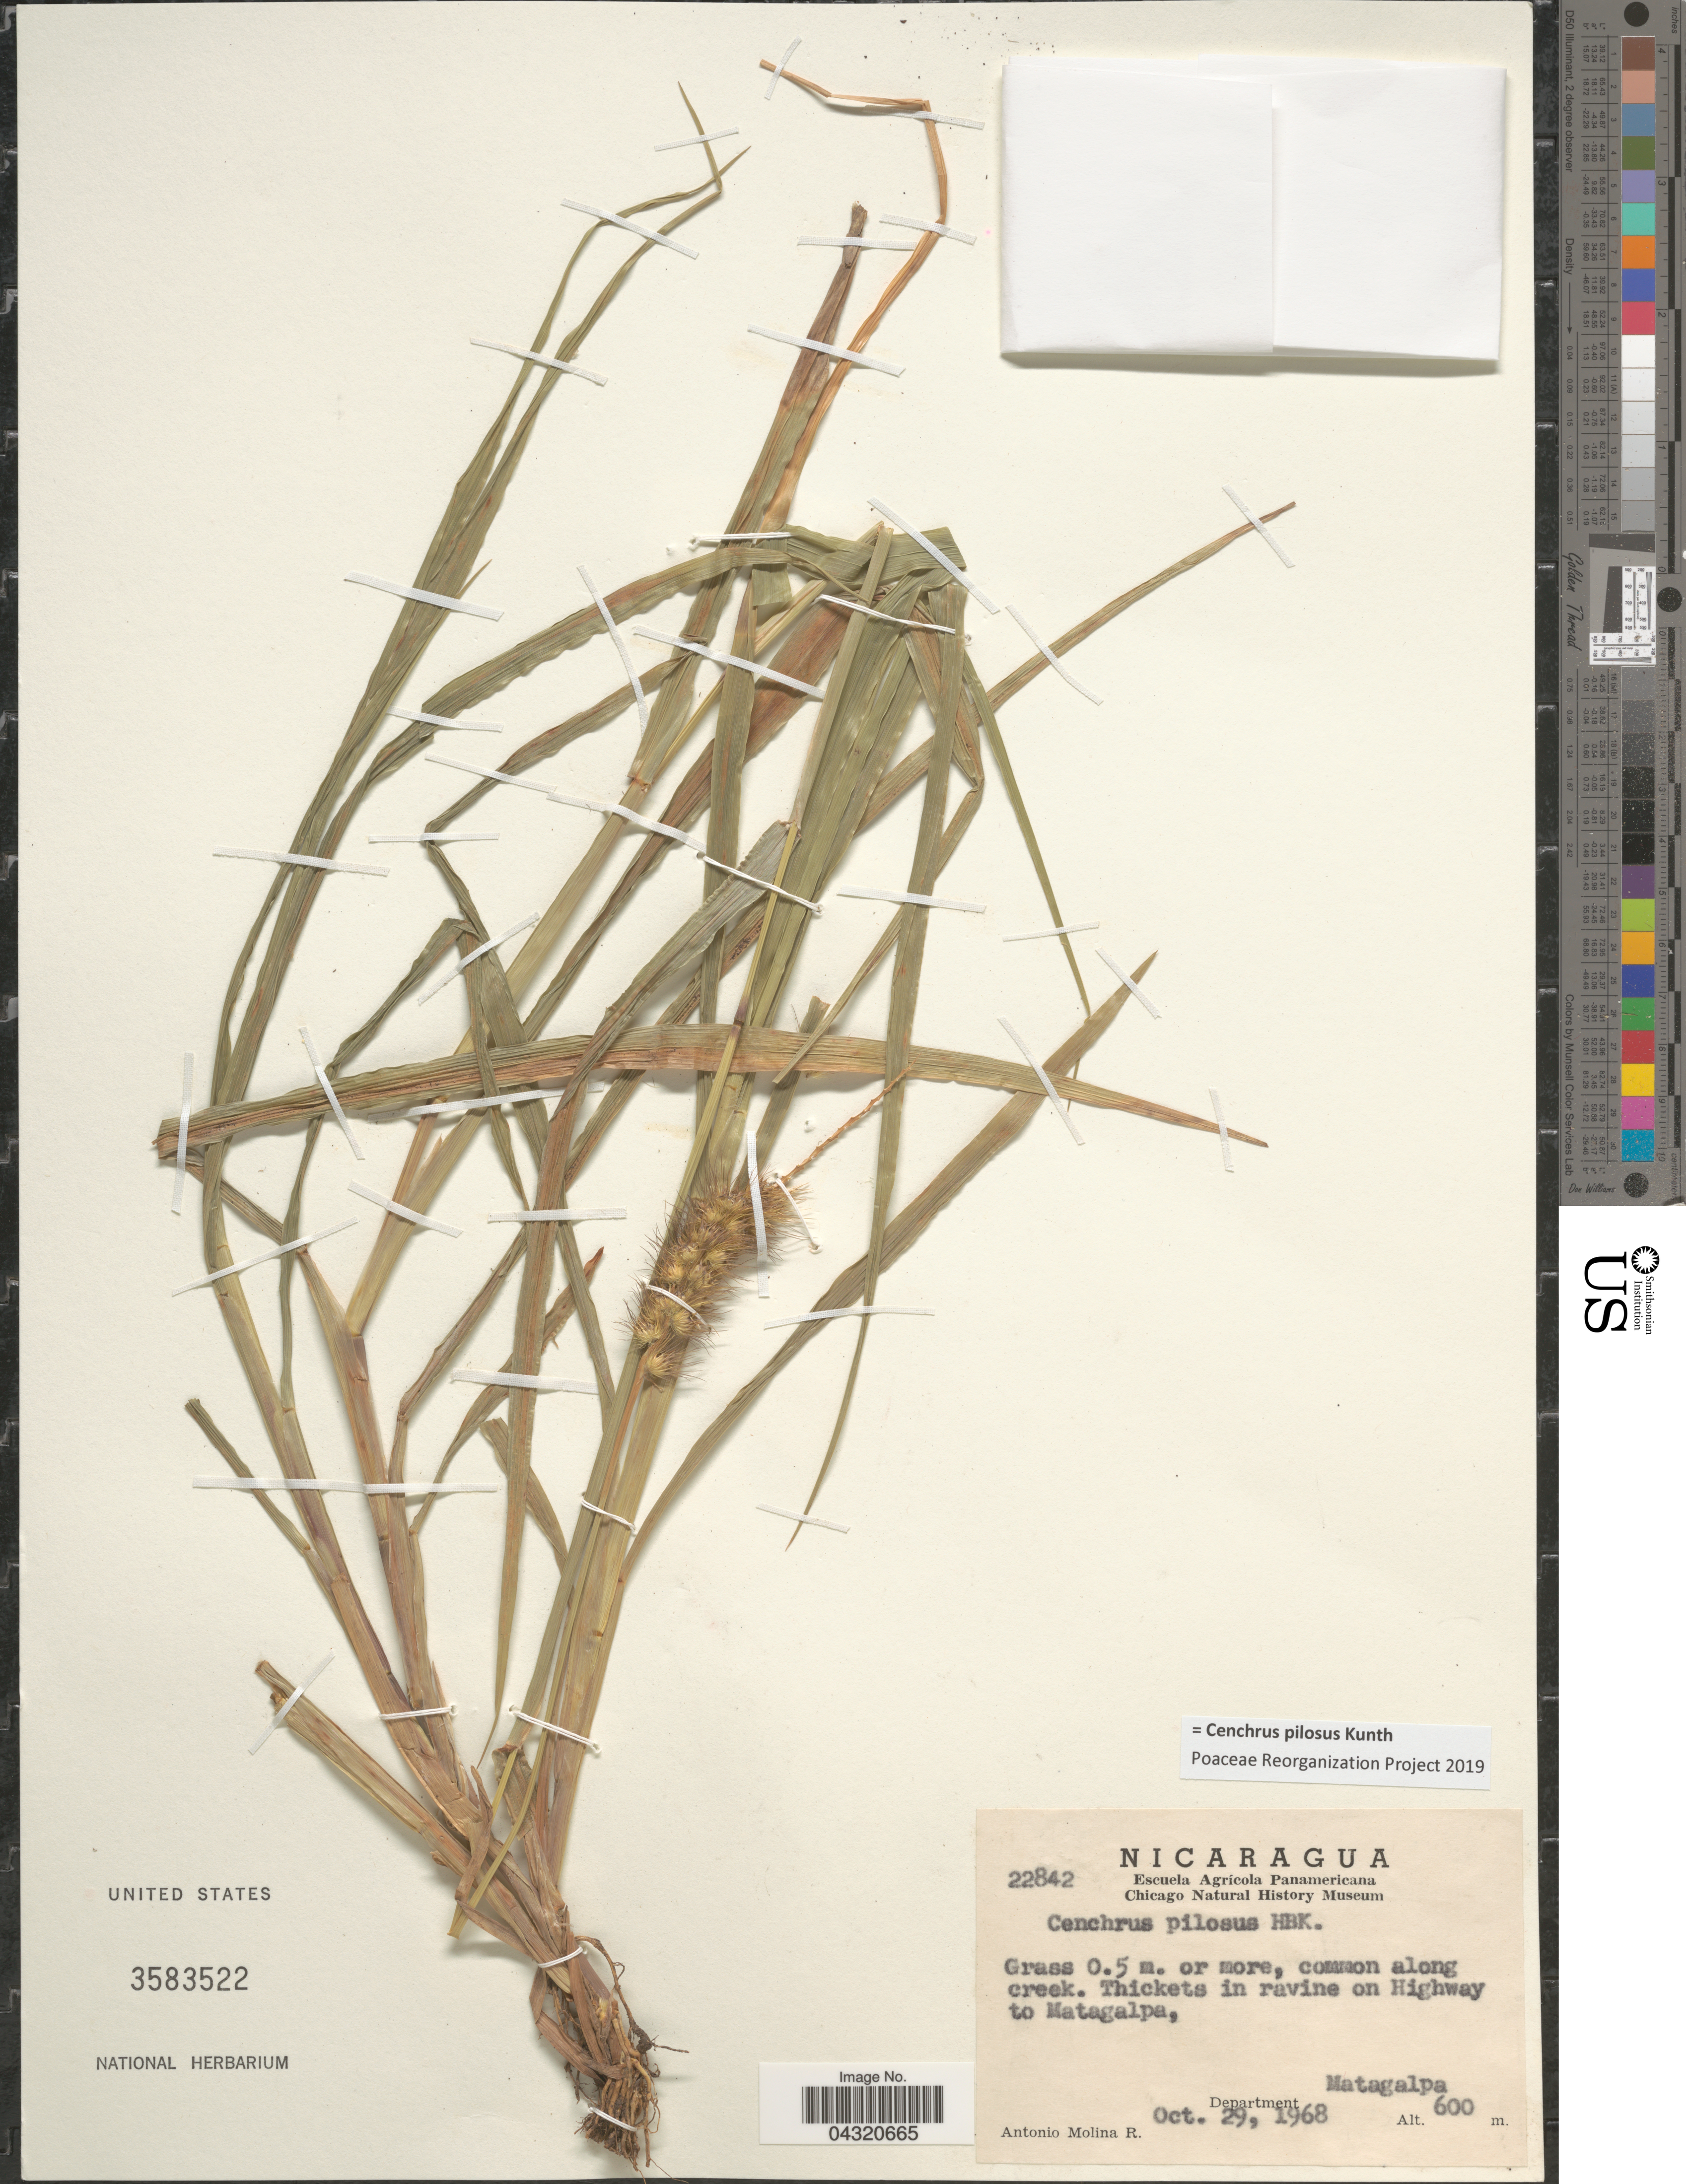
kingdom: Plantae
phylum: Tracheophyta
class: Liliopsida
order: Poales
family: Poaceae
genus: Cenchrus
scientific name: Cenchrus pilosus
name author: Kunth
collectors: A. Molina R.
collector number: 22842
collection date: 1968-10-29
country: Nicaragua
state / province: Matagalpa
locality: Thickets in ravine on Highway to Matagalpa. Department Matagalpa.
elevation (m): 600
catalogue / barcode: US 3583522